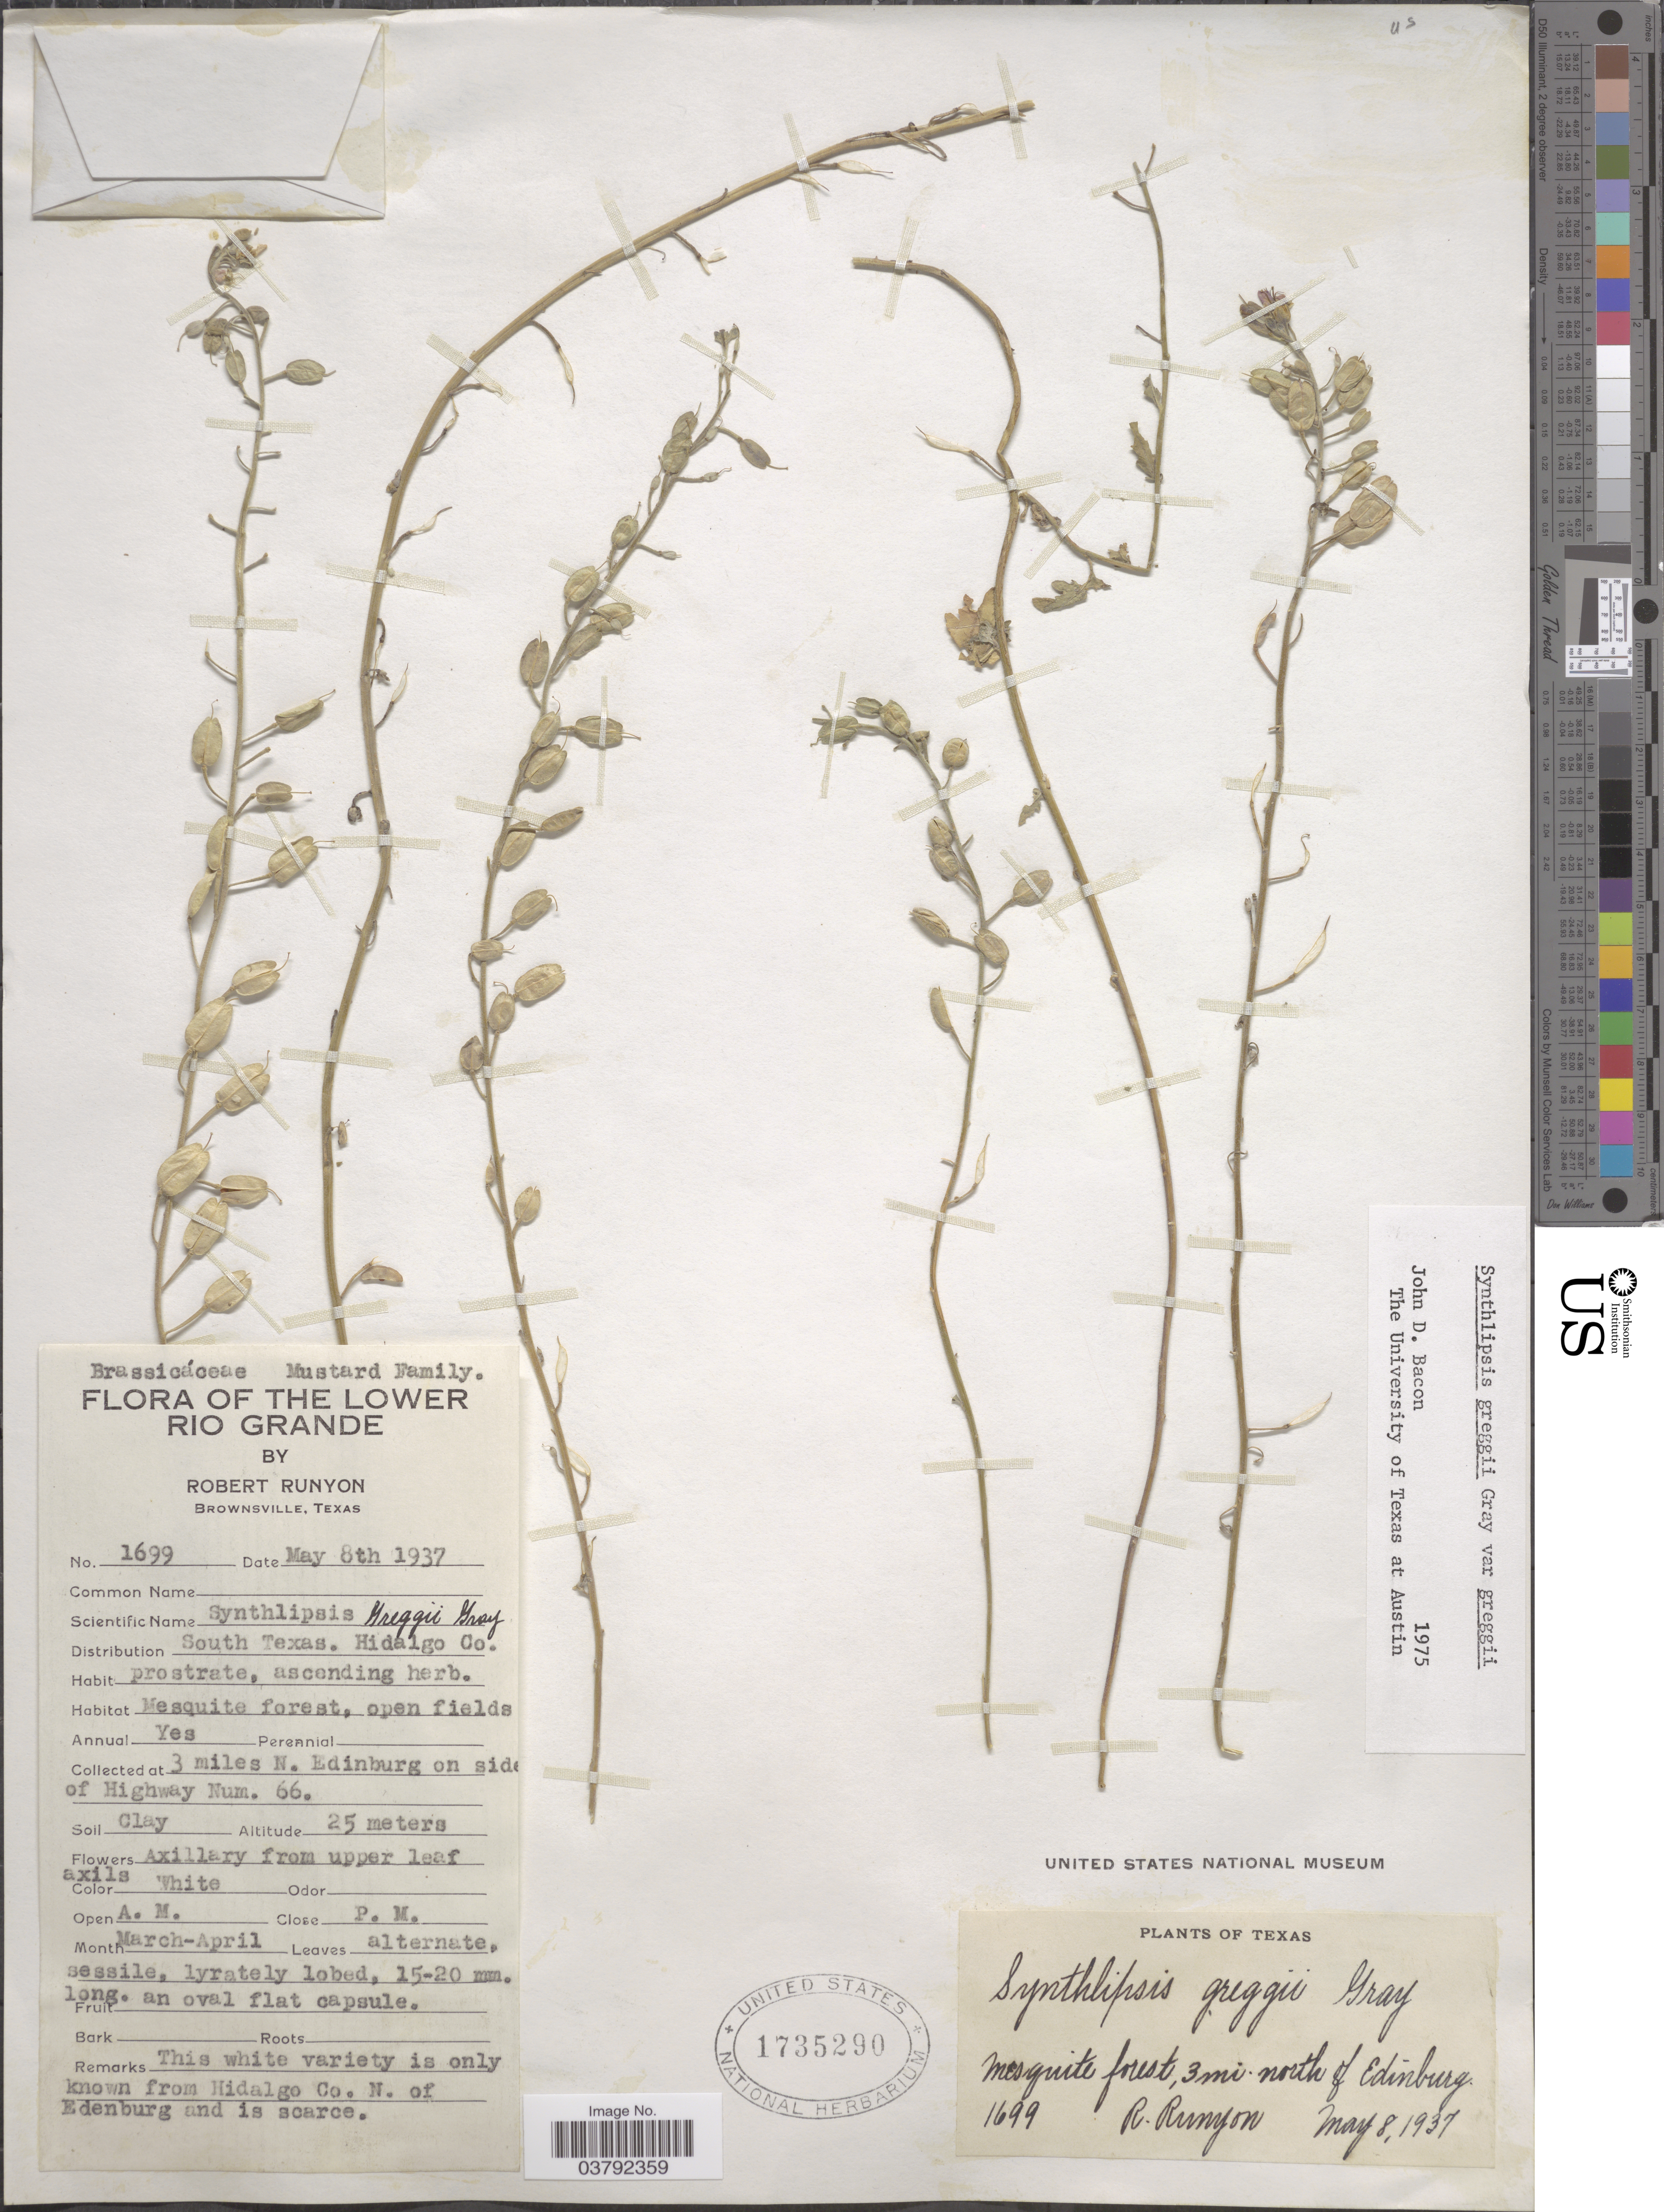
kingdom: Plantae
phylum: Tracheophyta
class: Magnoliopsida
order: Brassicales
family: Brassicaceae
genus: Synthlipsis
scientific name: Synthlipsis greggii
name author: A. Gray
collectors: R. Runyon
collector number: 1699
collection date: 1937-05-08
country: United States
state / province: Texas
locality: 3 miles N. Edinburg on side of Highway Num. 66. Mesquite forest.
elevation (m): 25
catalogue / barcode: US 1735290